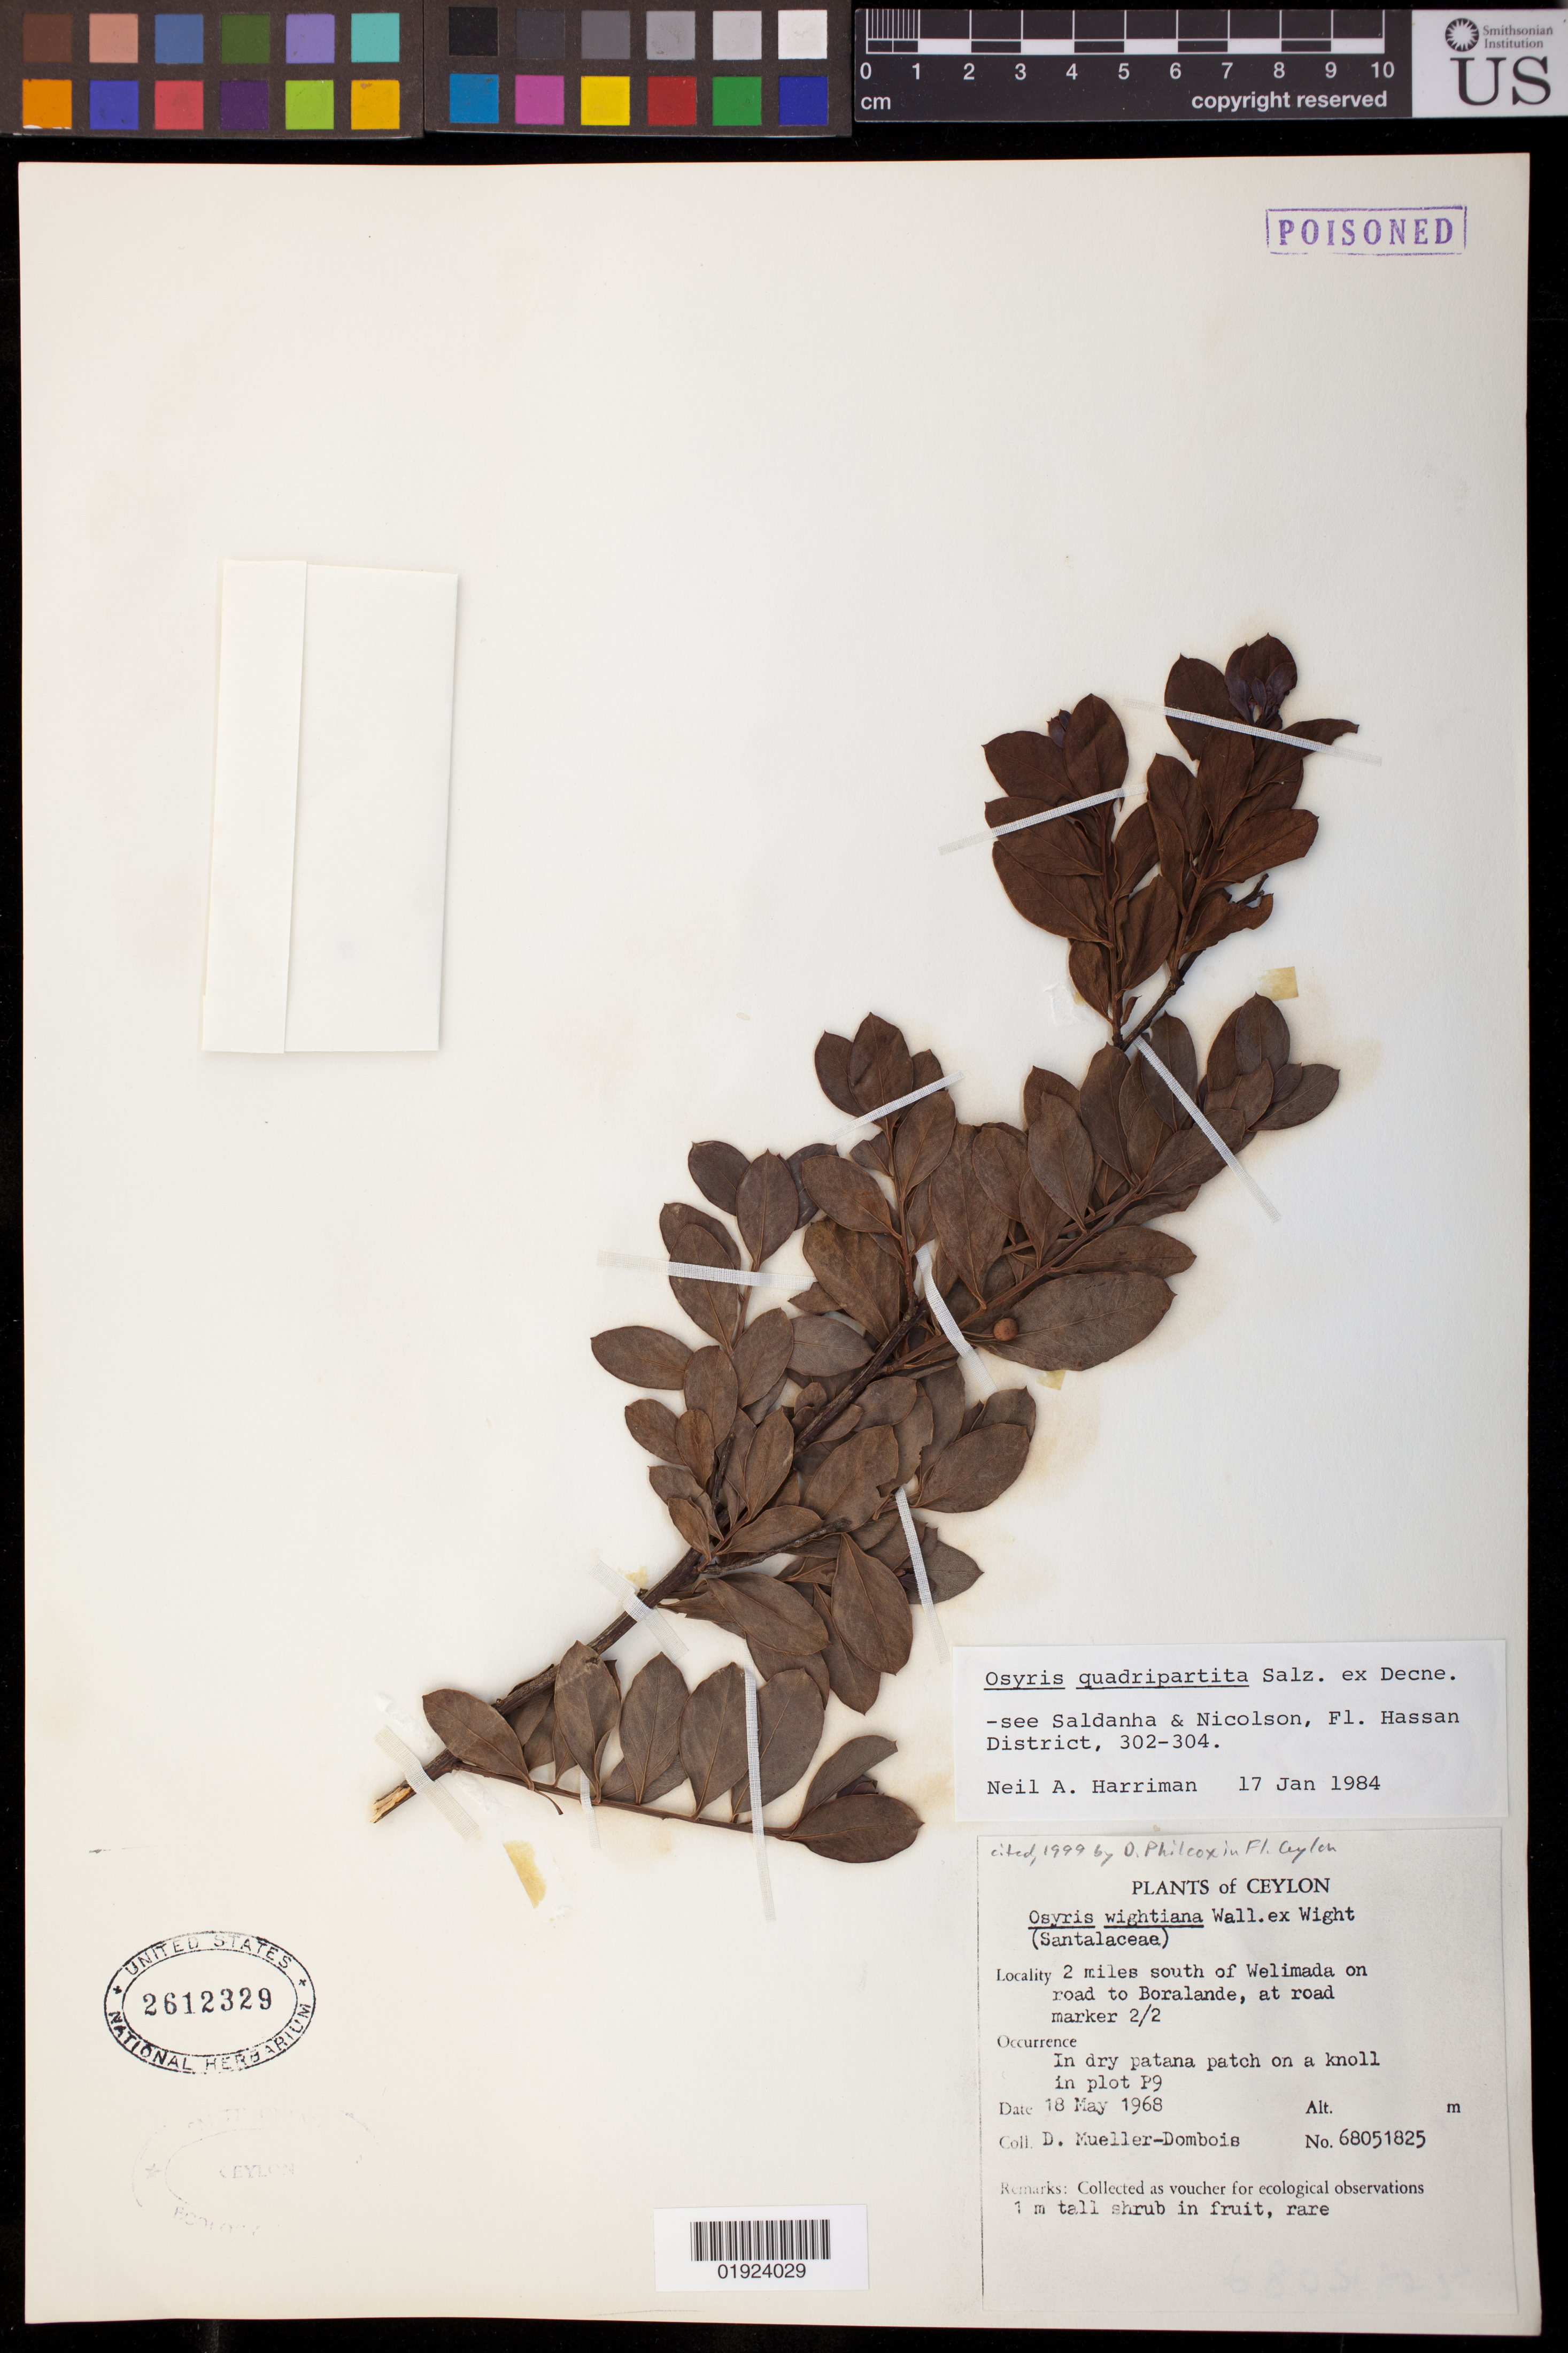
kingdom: Plantae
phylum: Tracheophyta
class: Magnoliopsida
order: Santalales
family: Santalaceae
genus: Osyris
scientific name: Osyris wightiana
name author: Wall. ex Wight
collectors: D. Mueller-Dombois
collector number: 68051825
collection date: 1968-05-18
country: Sri Lanka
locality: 2 miles south of Welimada on road to Boralande, at road marker 2/2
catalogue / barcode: US 2612329